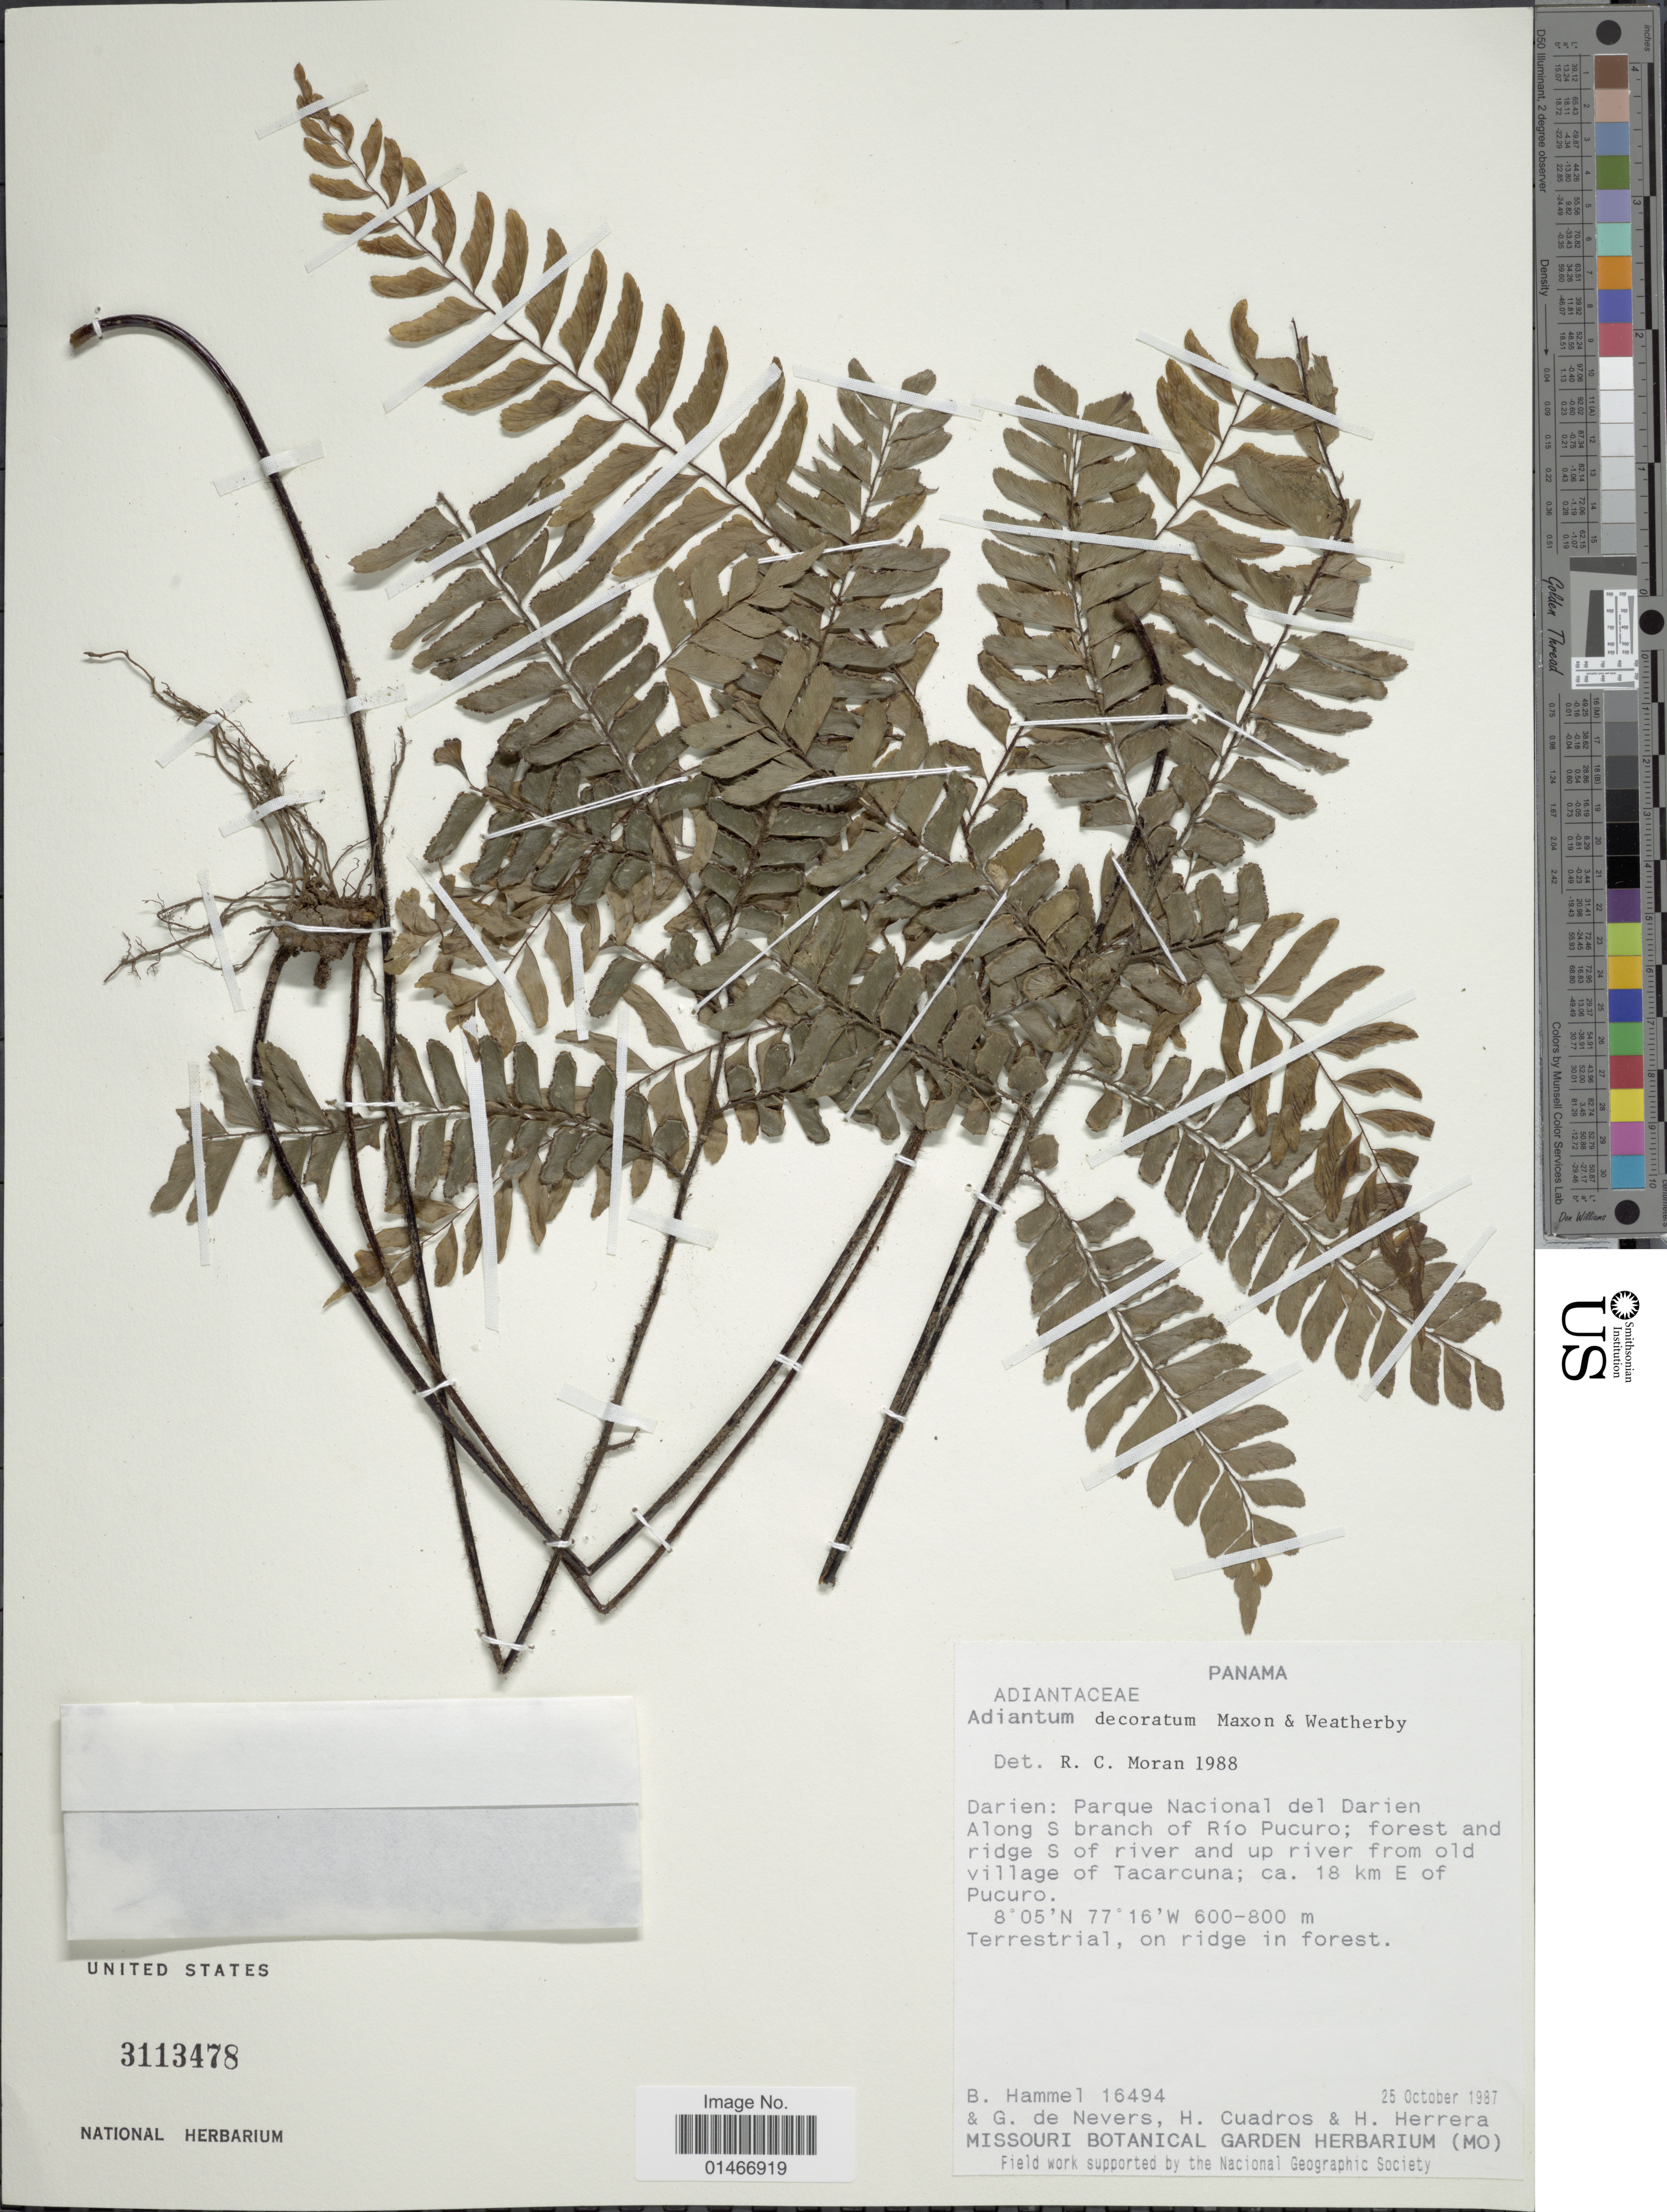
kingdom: Plantae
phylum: Tracheophyta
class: Polypodiopsida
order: Polypodiales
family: Pteridaceae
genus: Adiantum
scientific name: Adiantum decoratum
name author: Maxon & Weath.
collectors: B. Hammel, G. C. de Nevers, H. Cuadros & H. Herrera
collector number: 16494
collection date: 1987-10-25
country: Panama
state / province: Darién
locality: Darien: Parque Nacional del Darien. Along S branch of Rio Pucuro; forest and ridge S of river and up river from old village of Tacarcuna; ca. 18 km E of Pucuro.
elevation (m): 600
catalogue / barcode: US 3113478